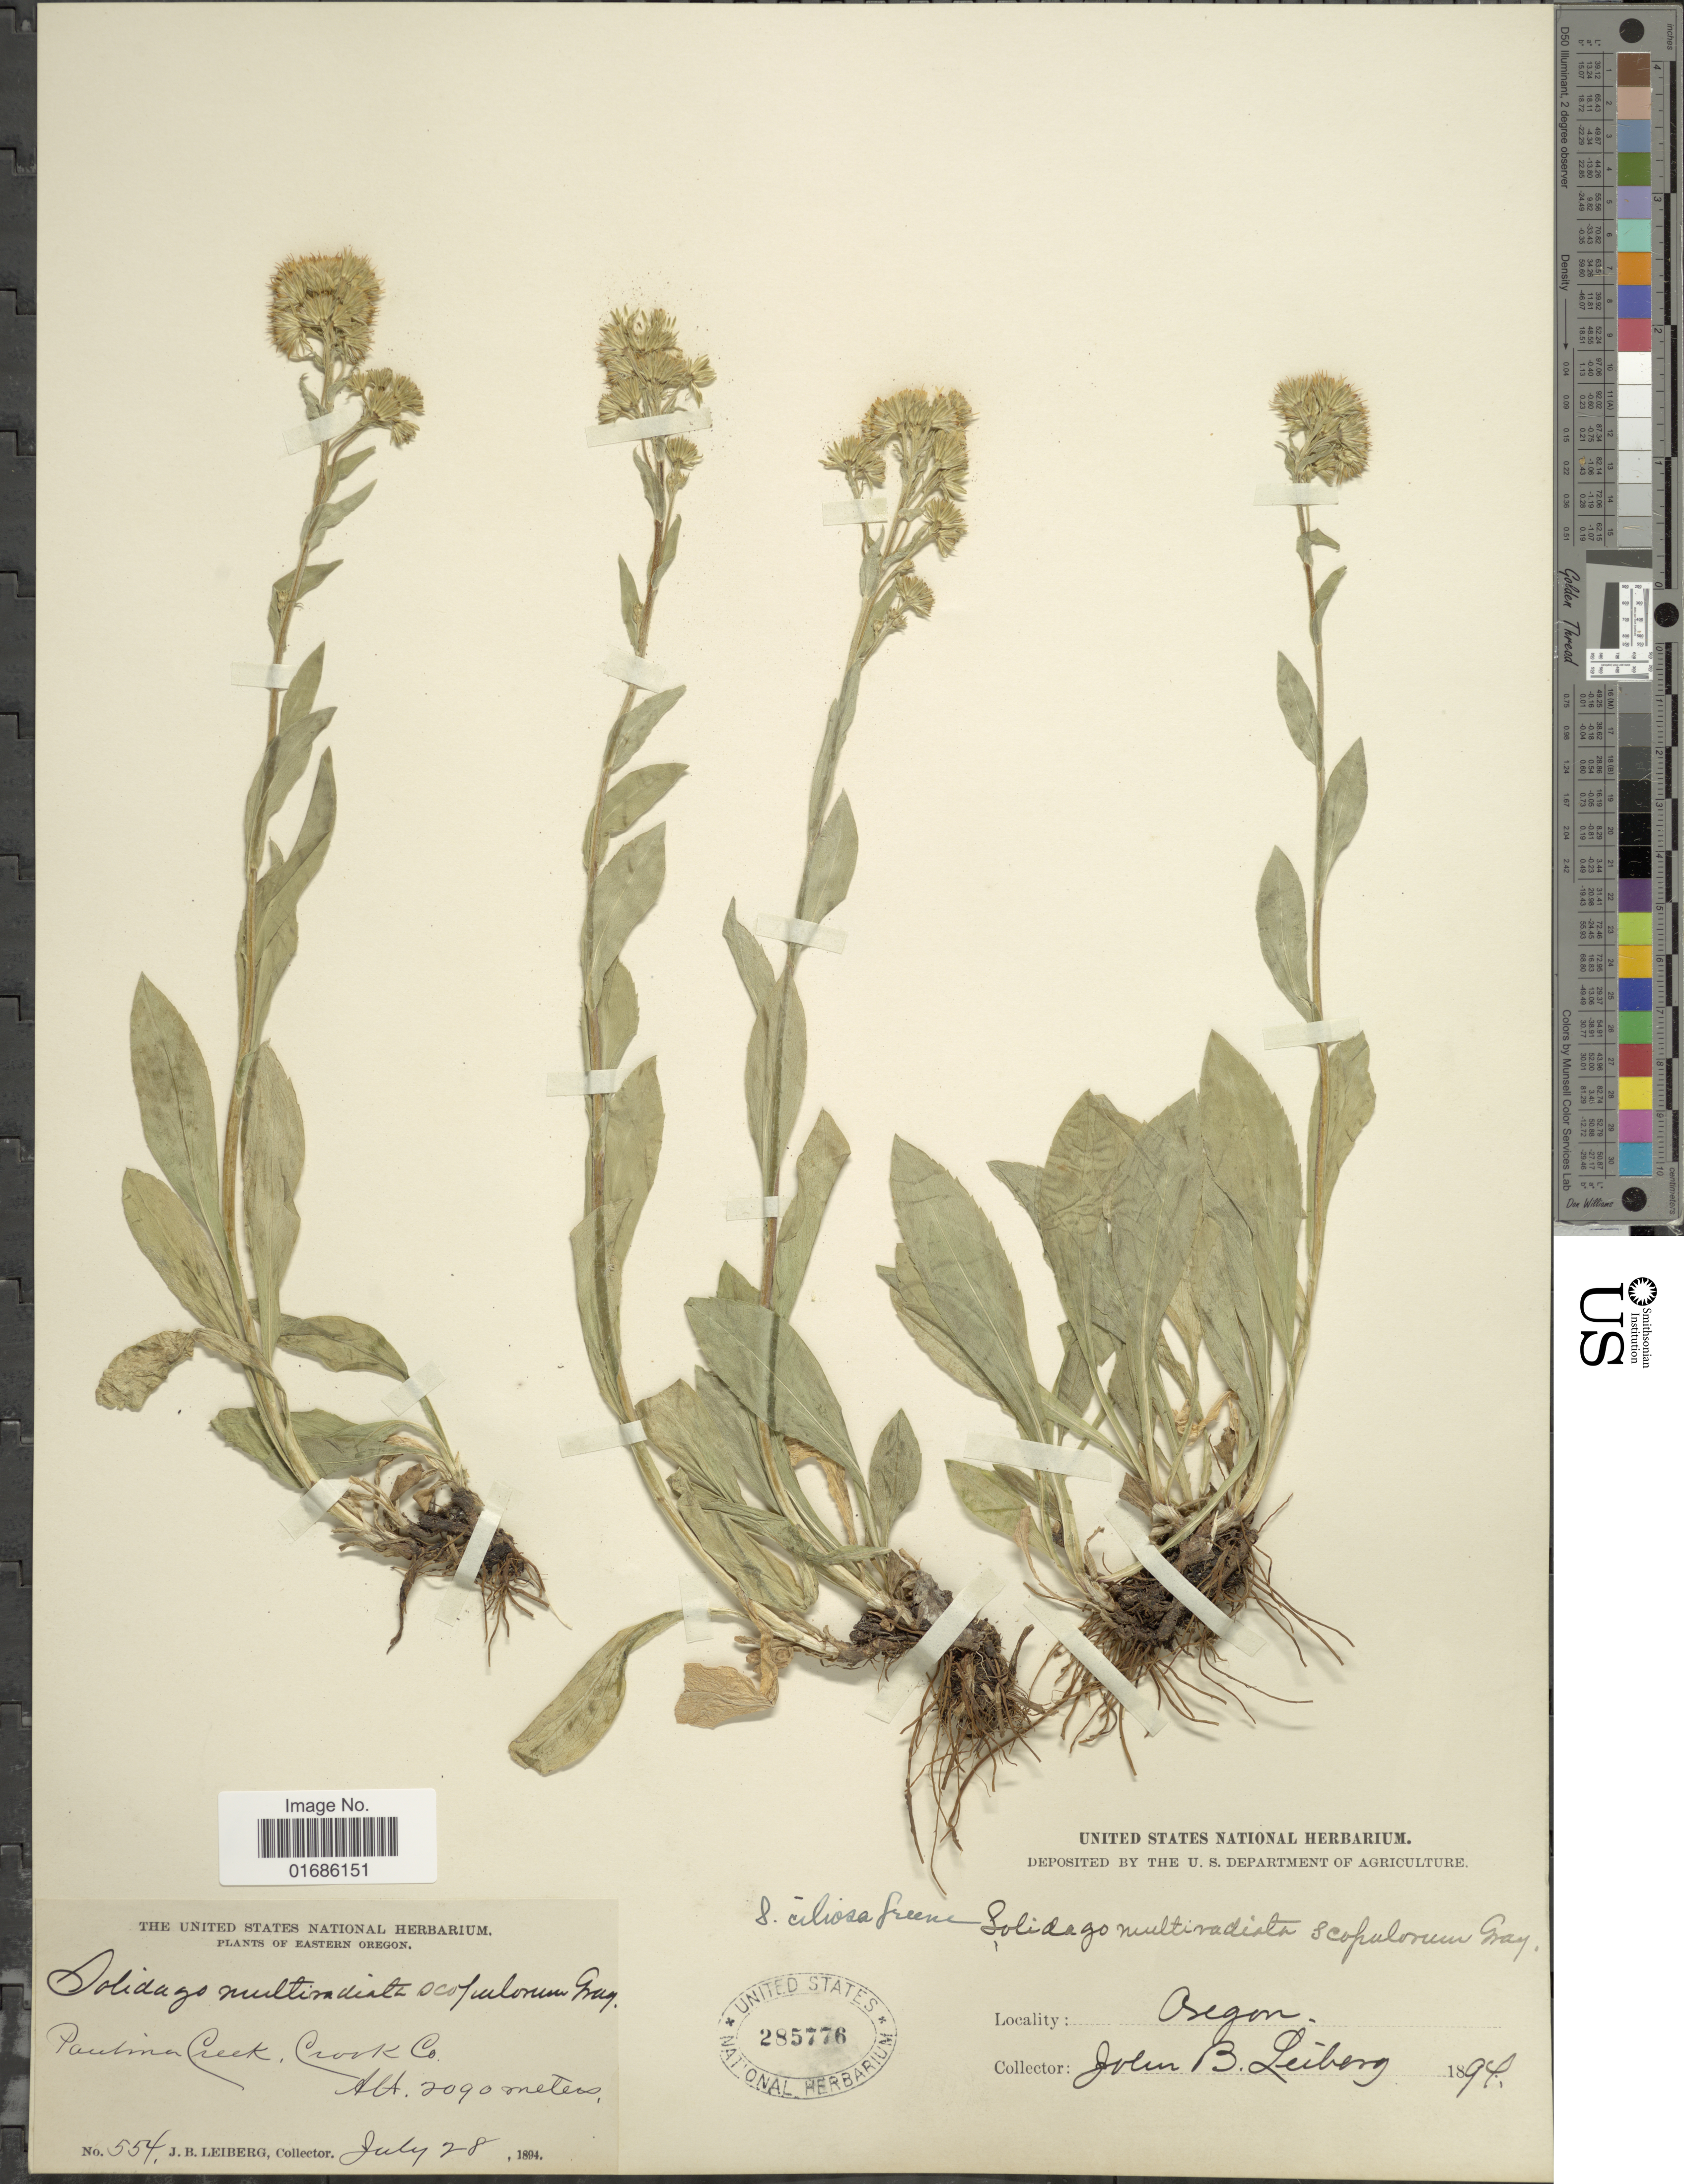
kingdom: Plantae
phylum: Tracheophyta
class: Magnoliopsida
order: Asterales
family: Asteraceae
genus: Solidago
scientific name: Solidago ciliosa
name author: Greene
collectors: J. B. Leiberg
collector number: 554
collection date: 1894-07-28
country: United States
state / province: Oregon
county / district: Crook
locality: Paulima Creek, Crook Co.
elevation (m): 2090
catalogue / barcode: US 285776